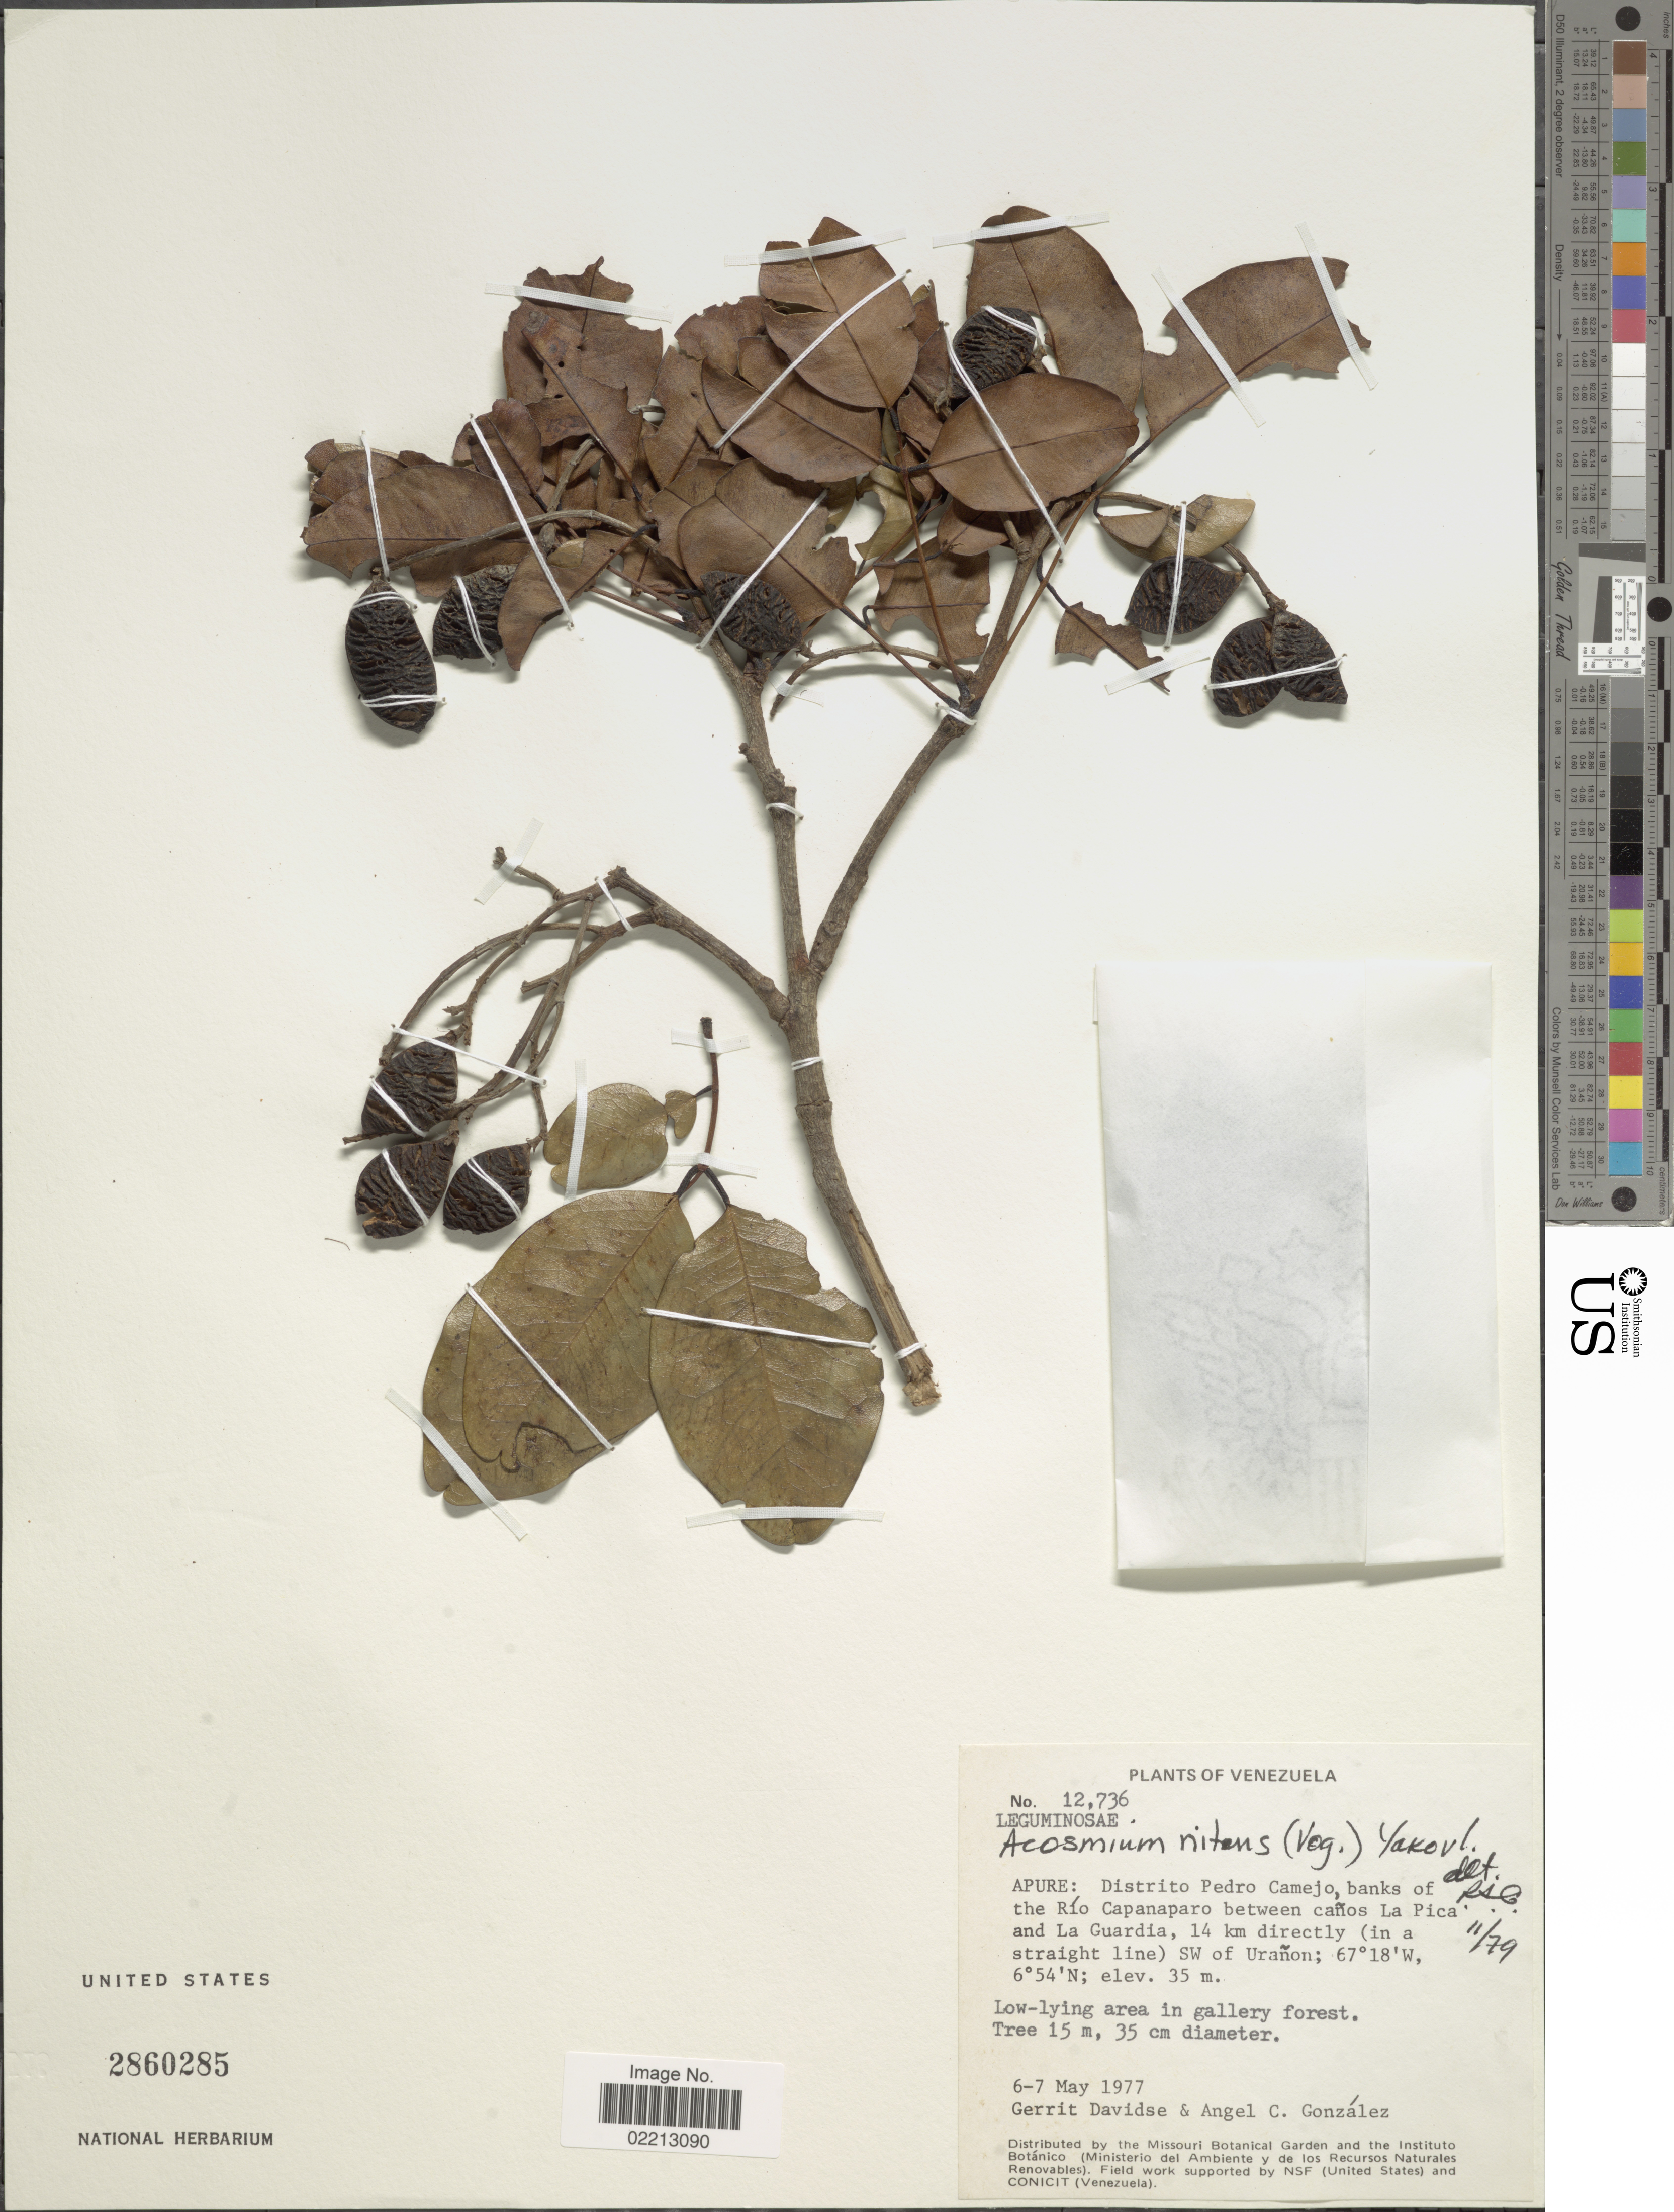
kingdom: Plantae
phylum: Tracheophyta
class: Magnoliopsida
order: Fabales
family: Fabaceae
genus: Acosmium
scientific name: Acosmium nitens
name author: (Vogel) Yakovlev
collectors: G. Davidse & A. C. González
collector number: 12736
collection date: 1977-05-06/1977-05-07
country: Venezuela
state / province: Apure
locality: Distrito Pedro Camejo, banks of the Rio Capanaparo between canos La Pica and La Guardia, 14 km directly (in a straight line) SW of Uranon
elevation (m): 35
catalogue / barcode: US 2860285